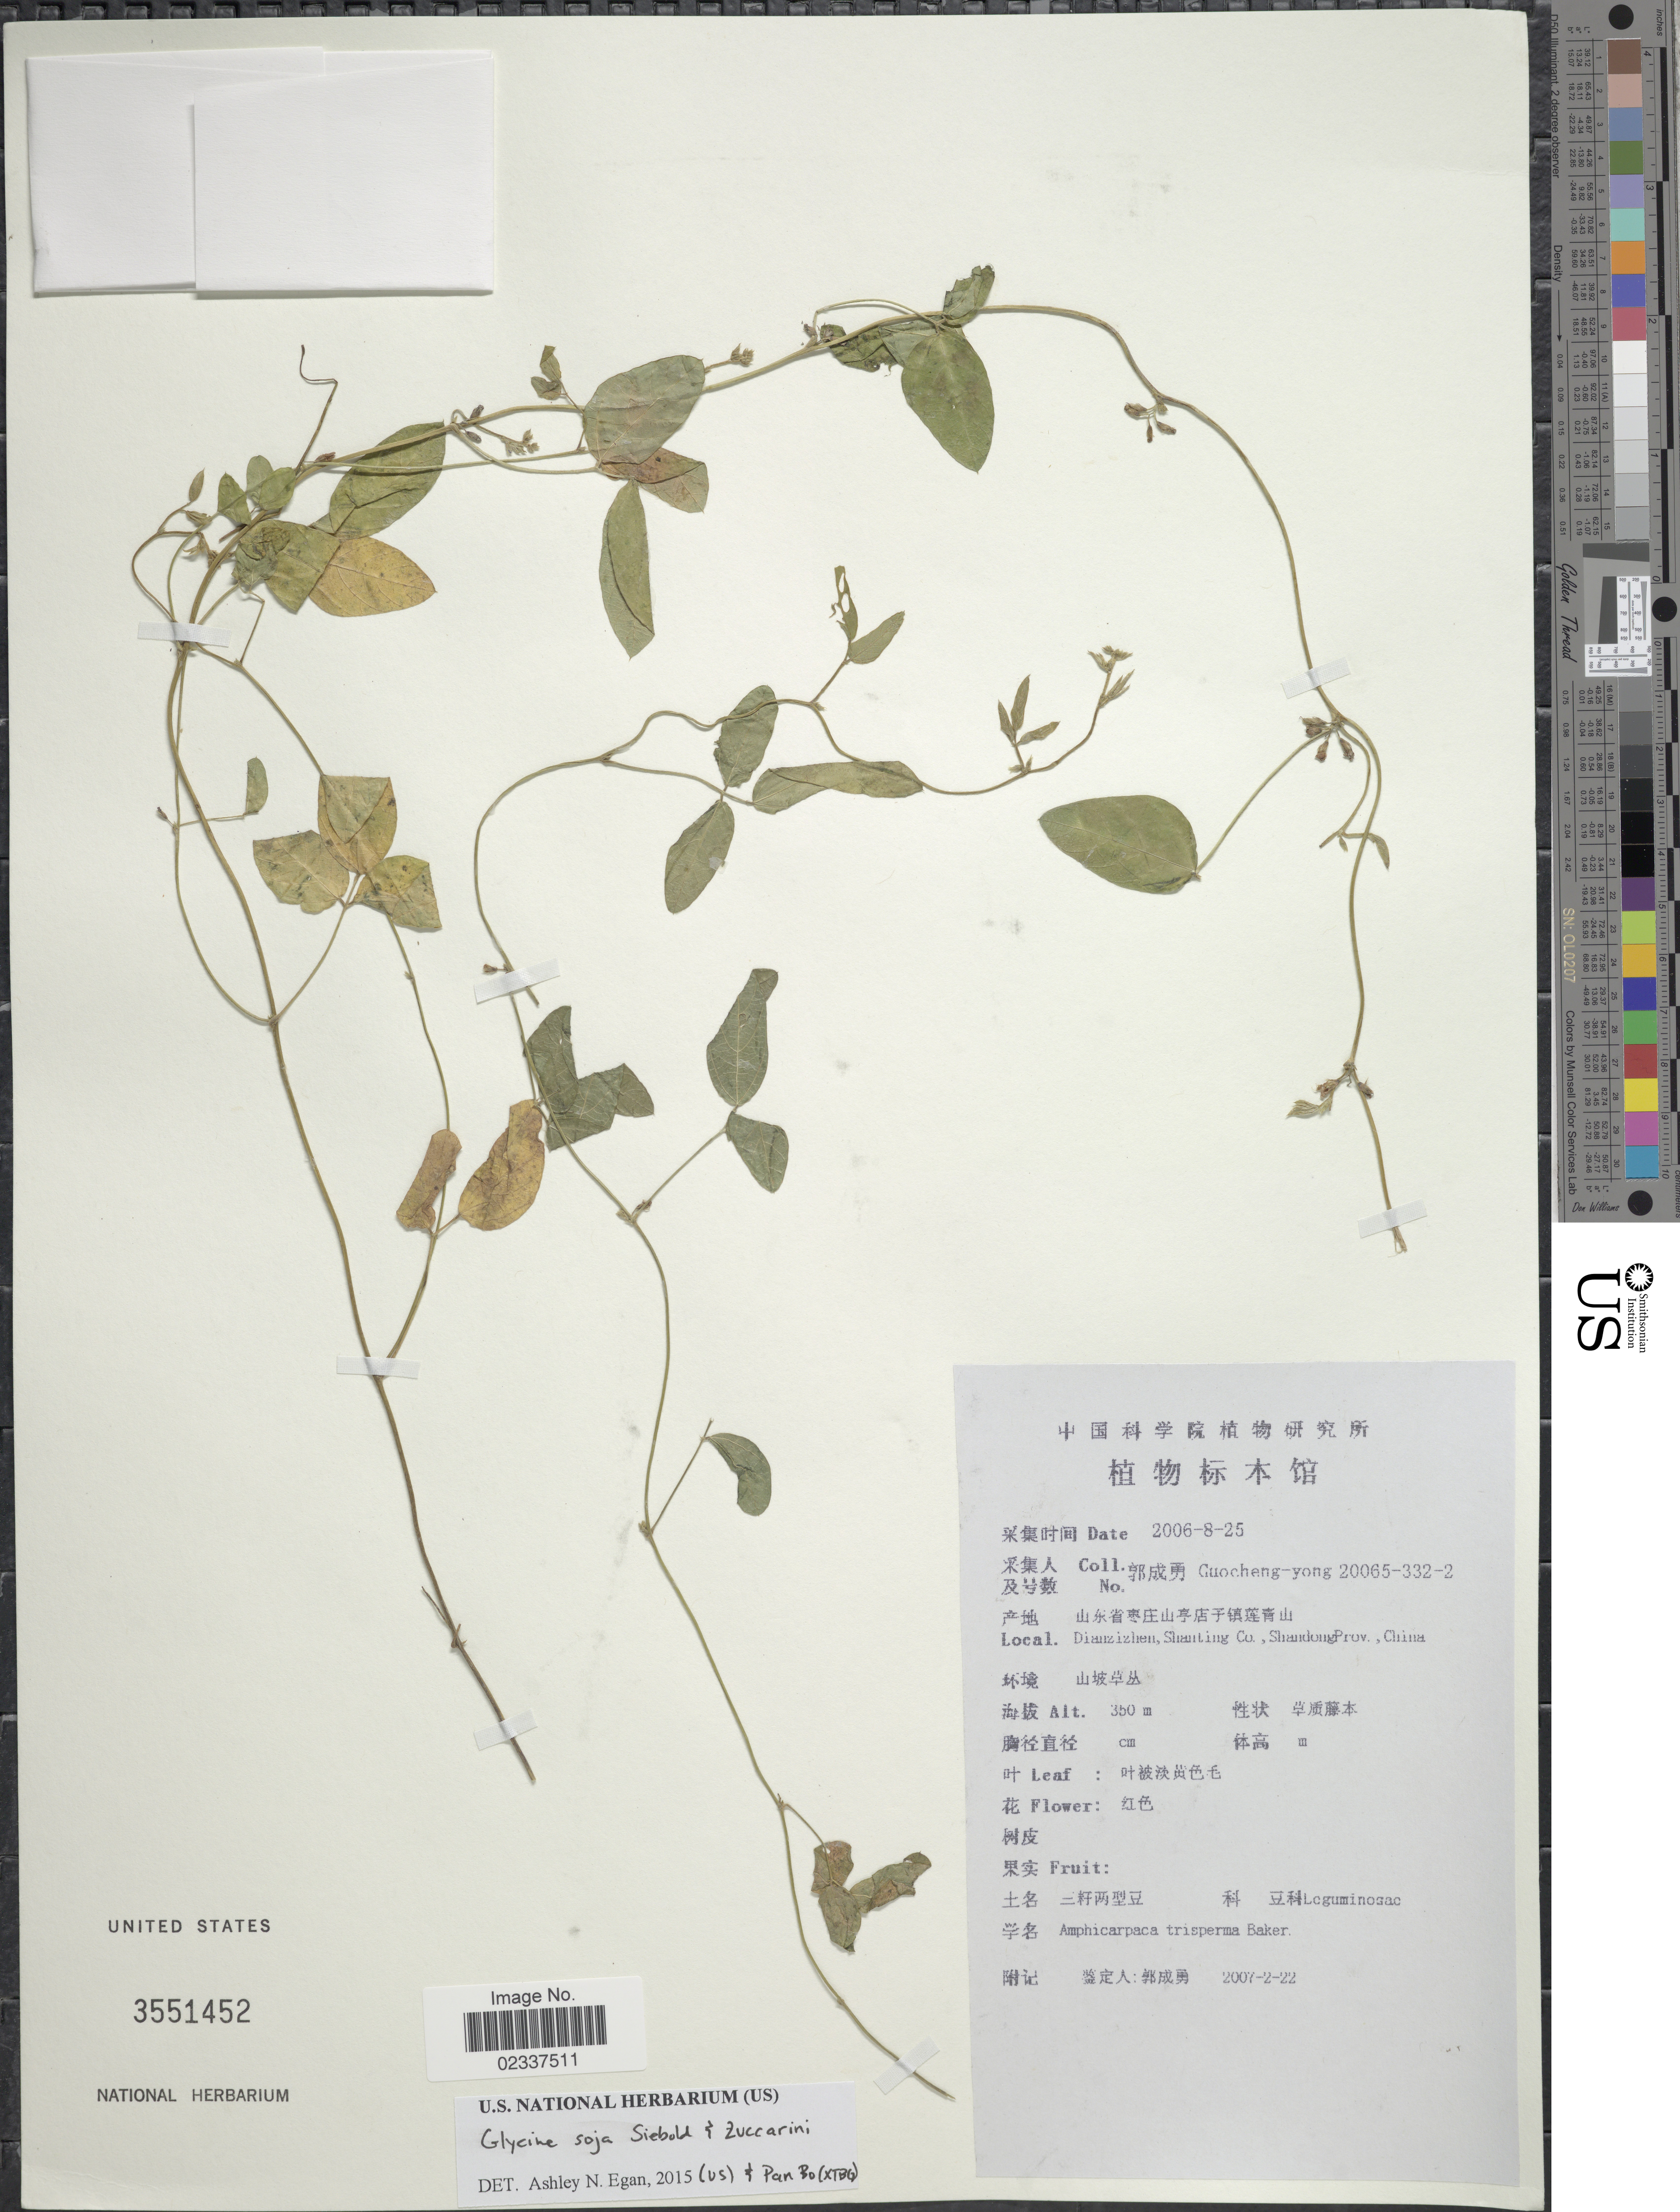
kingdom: Plantae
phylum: Tracheophyta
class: Magnoliopsida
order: Fabales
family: Fabaceae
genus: Glycine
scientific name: Glycine soja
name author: Siebold & Zucc.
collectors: Guo cheng-yong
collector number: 20065-332-2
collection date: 2006-08-25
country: China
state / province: Shandong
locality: Dianzizhen, Shanting Co.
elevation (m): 350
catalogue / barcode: US 3551452